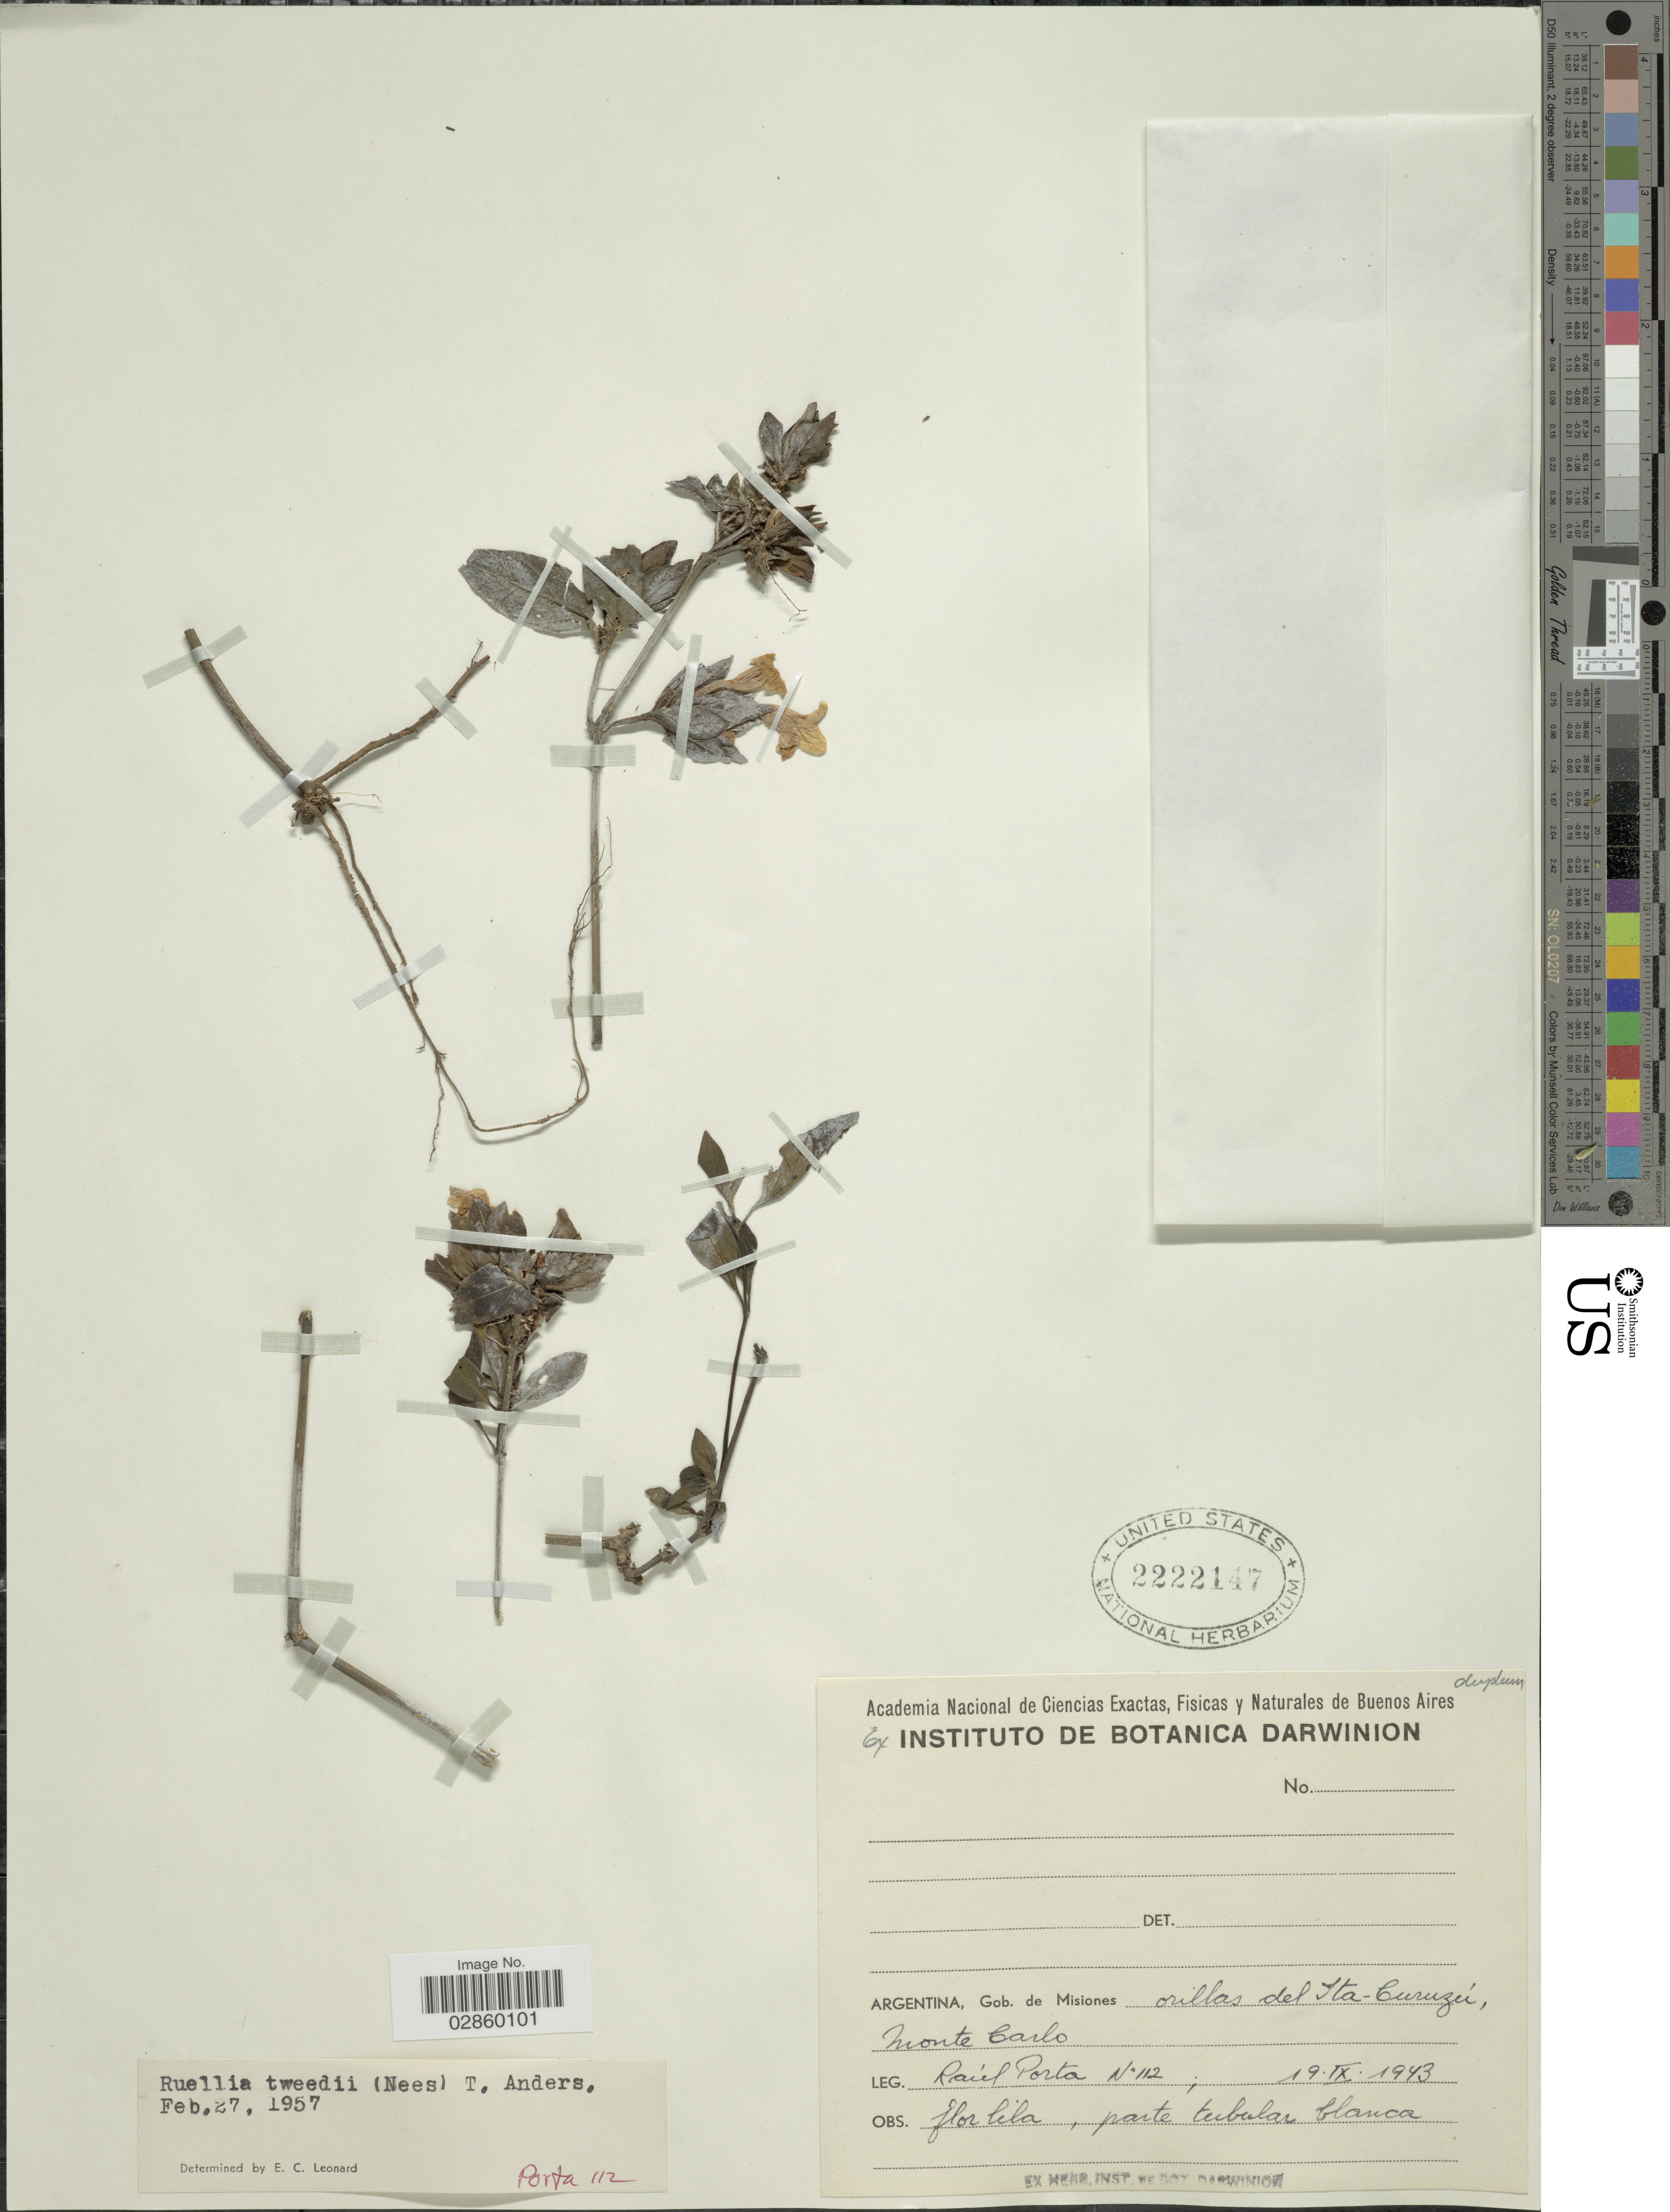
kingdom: Plantae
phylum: Tracheophyta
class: Magnoliopsida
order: Lamiales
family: Acanthaceae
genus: Ruellia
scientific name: Ruellia erythropus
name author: (Nees) Lindau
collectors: R. Porta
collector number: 112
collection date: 1943-09-19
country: Argentina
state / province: Misiones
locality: Gob. de Misiones, orillas del Sta-Curuzú, monte Carlo.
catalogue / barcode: US 2222147